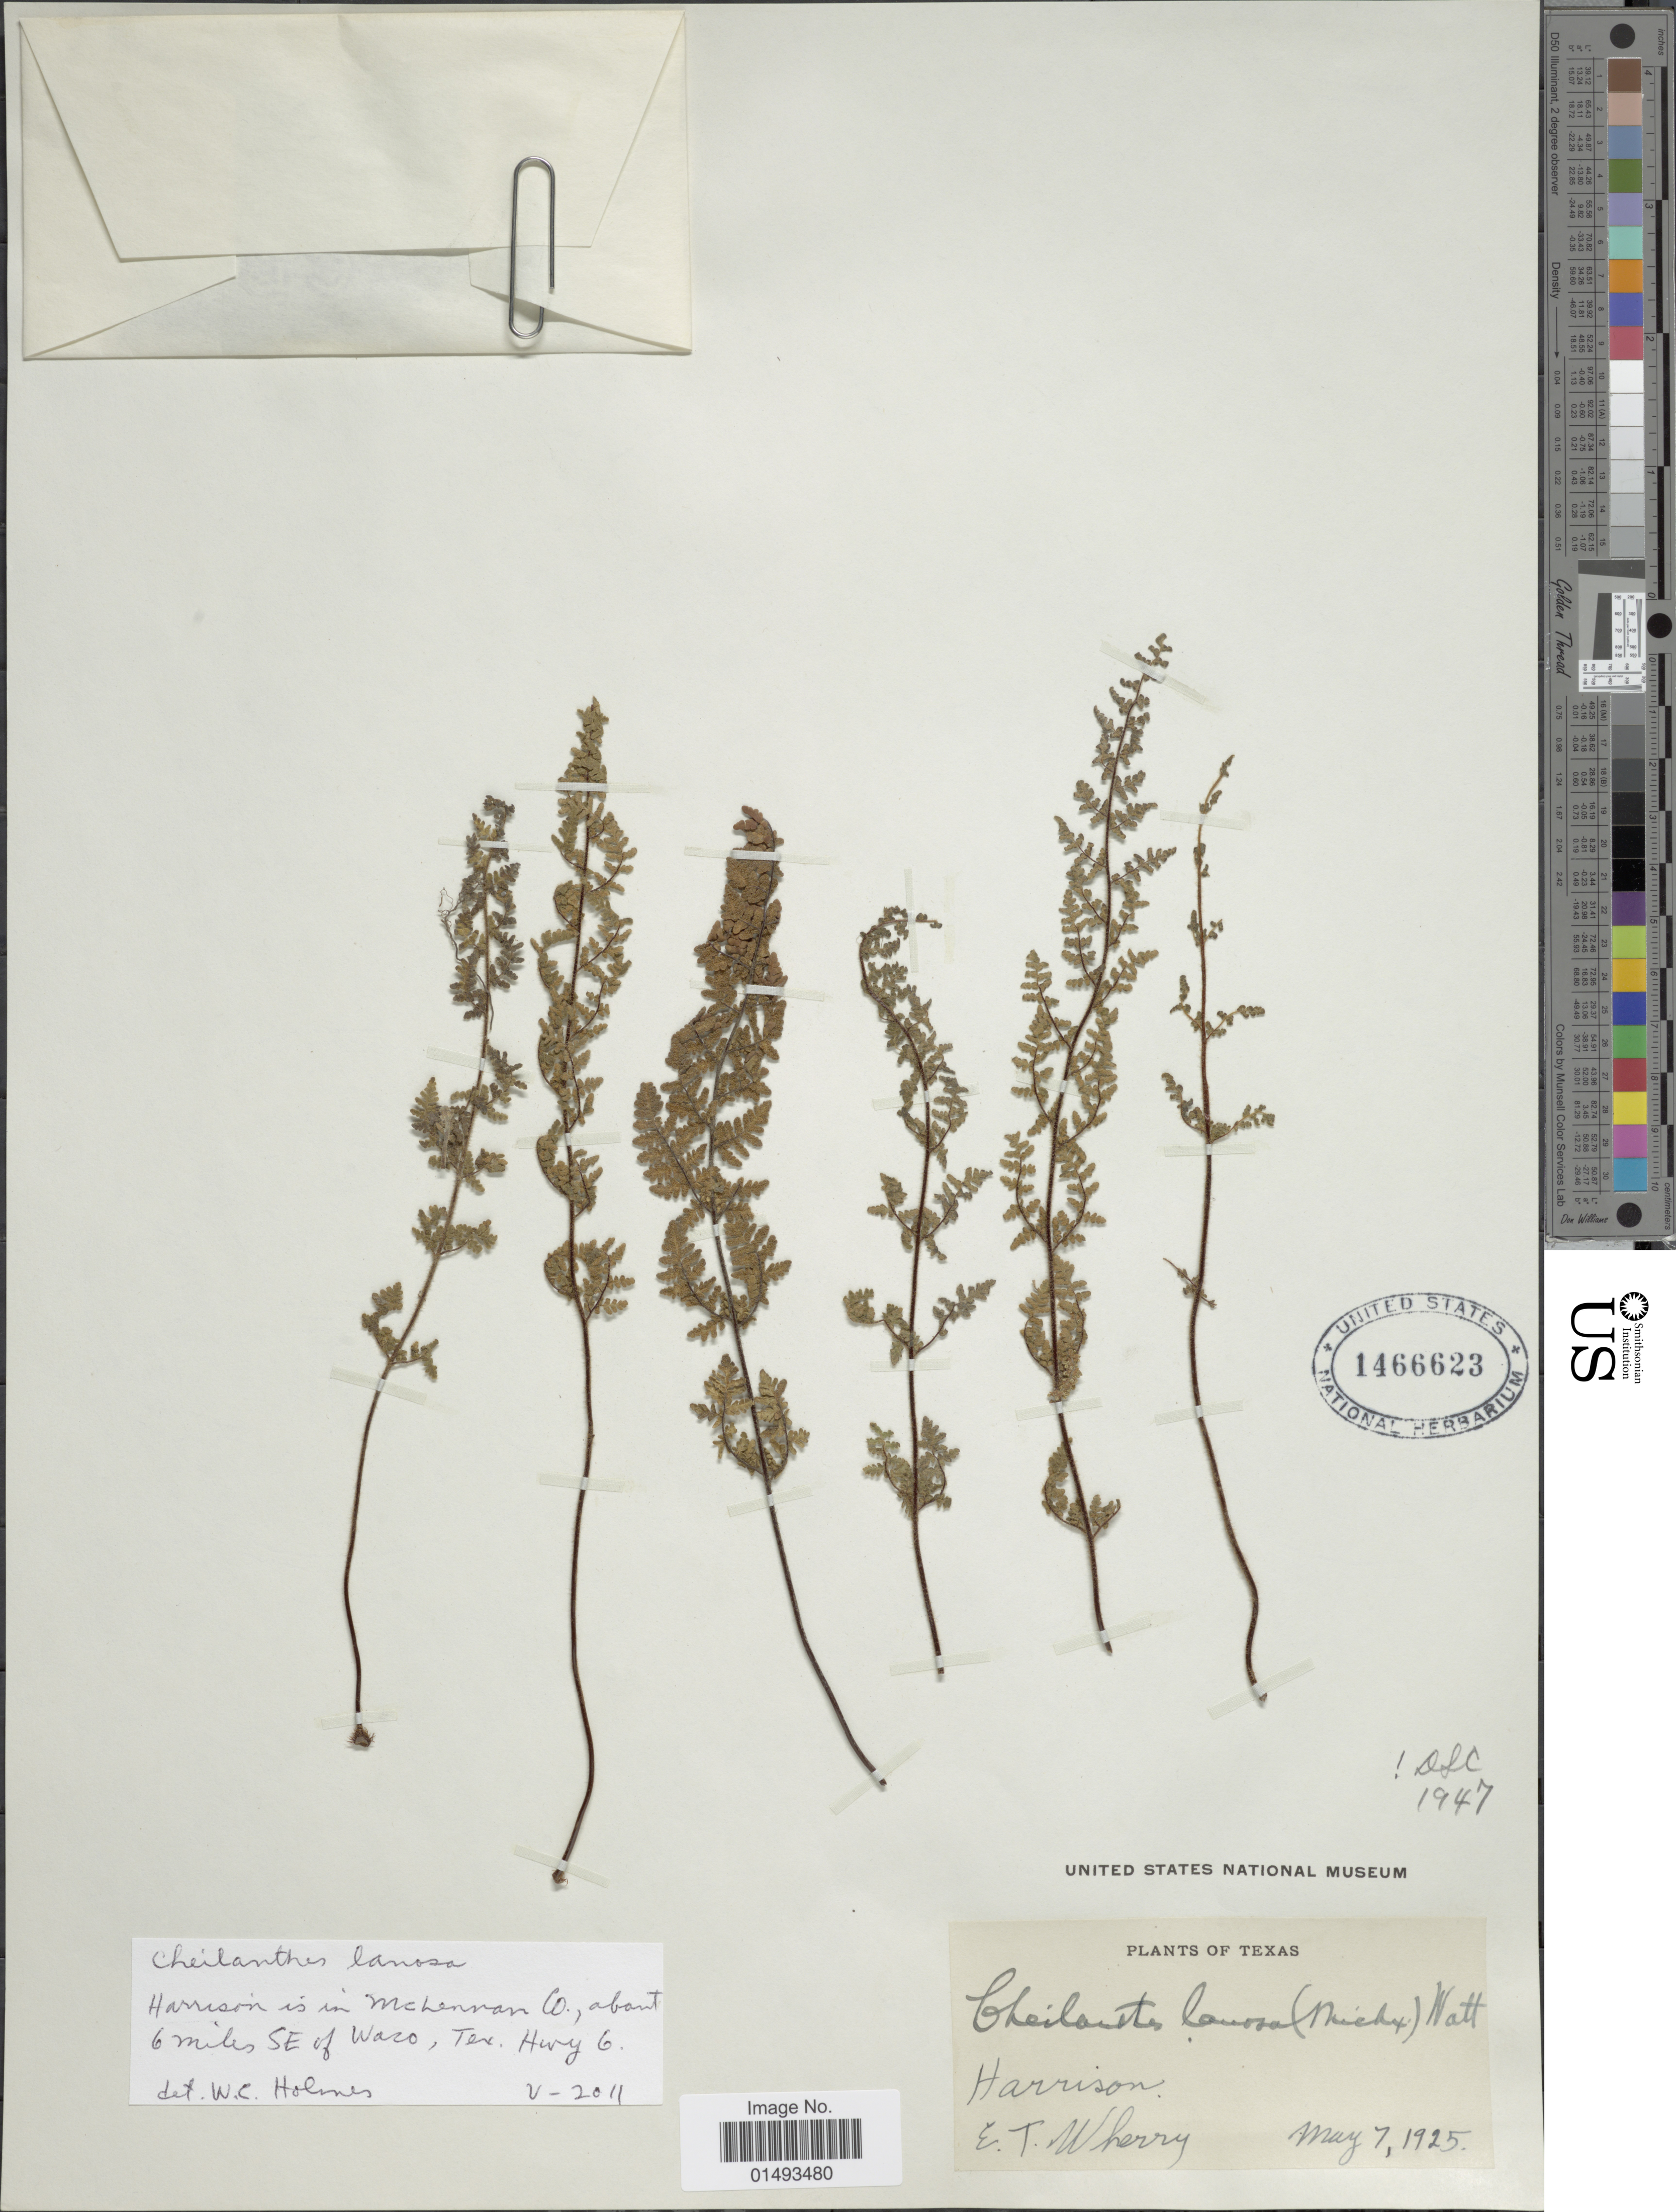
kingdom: Plantae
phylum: Tracheophyta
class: Polypodiopsida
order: Polypodiales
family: Pteridaceae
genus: Myriopteris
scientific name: Myriopteris lanosa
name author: (Michx.) Grusz & Windham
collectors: E. T. Wherry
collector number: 1947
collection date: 1925-05-07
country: United States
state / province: Texas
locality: Plants of Texas, Harrison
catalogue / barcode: US 1466623